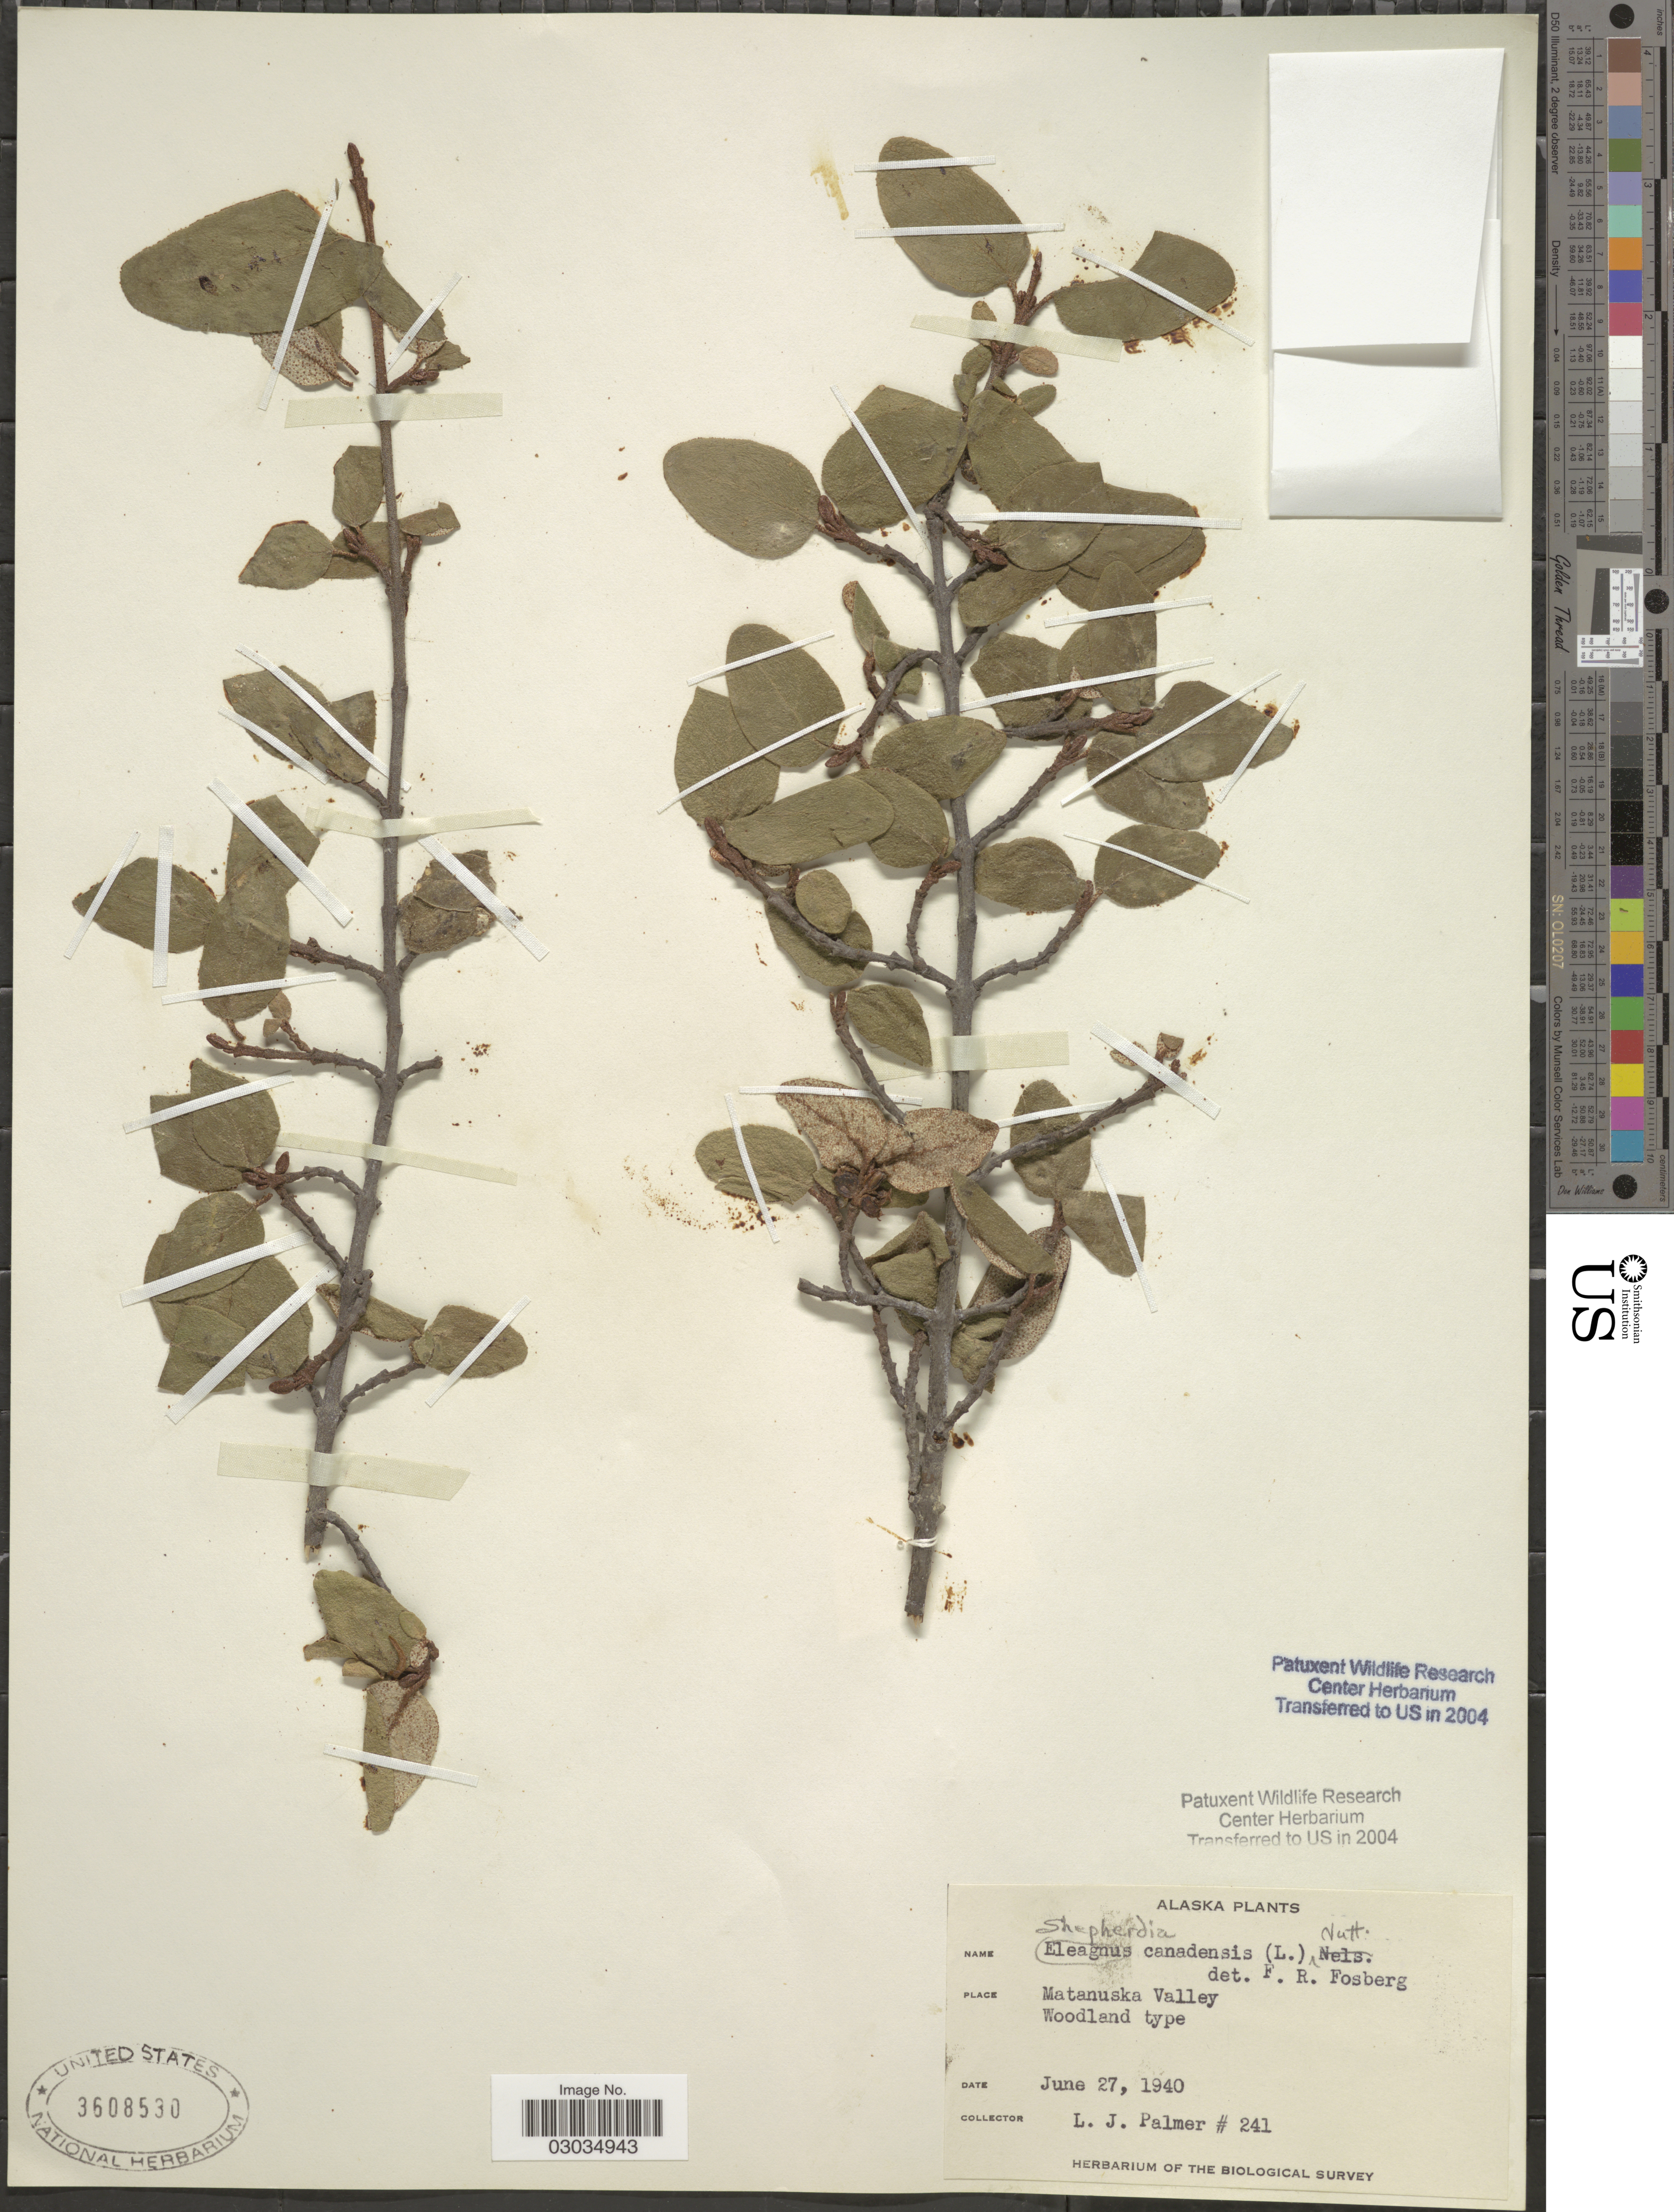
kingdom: Plantae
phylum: Tracheophyta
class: Magnoliopsida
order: Rosales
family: Elaeagnaceae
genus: Shepherdia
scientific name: Shepherdia canadensis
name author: (L.) Nutt.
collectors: L. J. Palmer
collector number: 241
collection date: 1940-06-27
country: United States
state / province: Alaska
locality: Matansuka Valley, Woodland type.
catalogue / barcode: US 3608530